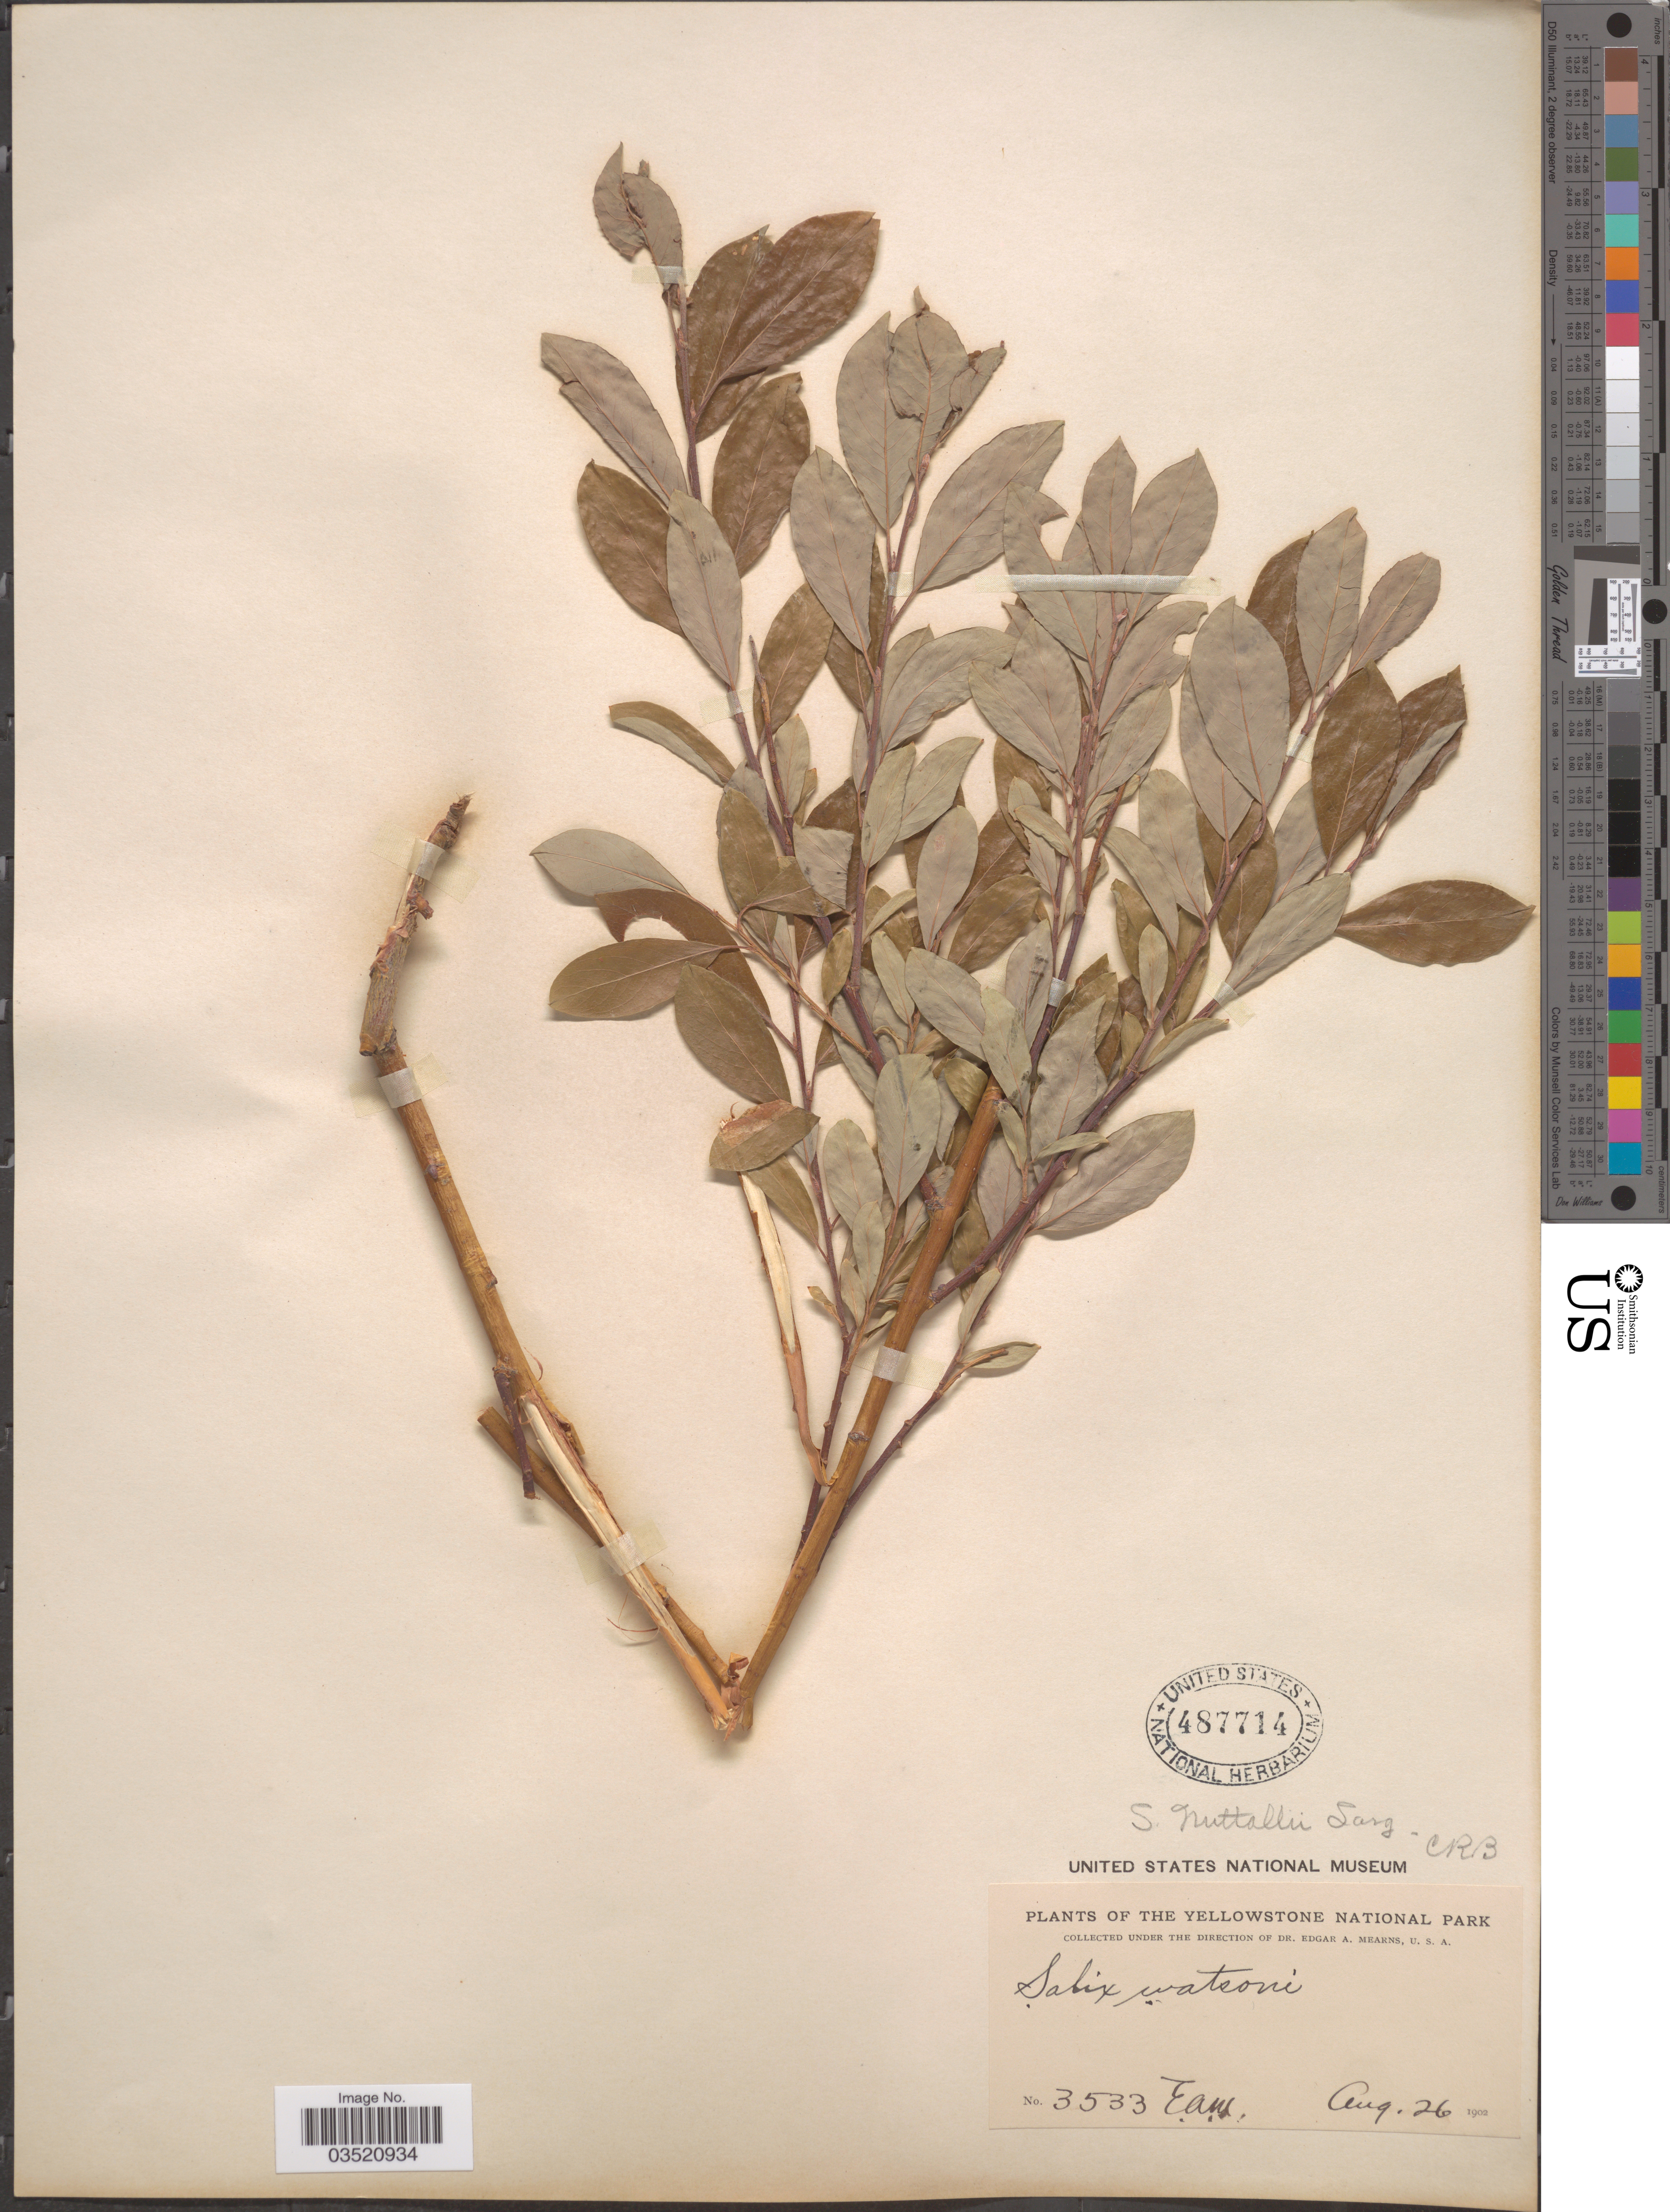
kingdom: Plantae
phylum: Tracheophyta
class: Magnoliopsida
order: Malpighiales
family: Salicaceae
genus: Salix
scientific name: Salix scouleriana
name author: Barratt ex Hook.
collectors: E. A. Mearns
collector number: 3533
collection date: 1902-08-26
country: United States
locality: The Yellowstone National Park.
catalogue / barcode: US 487714